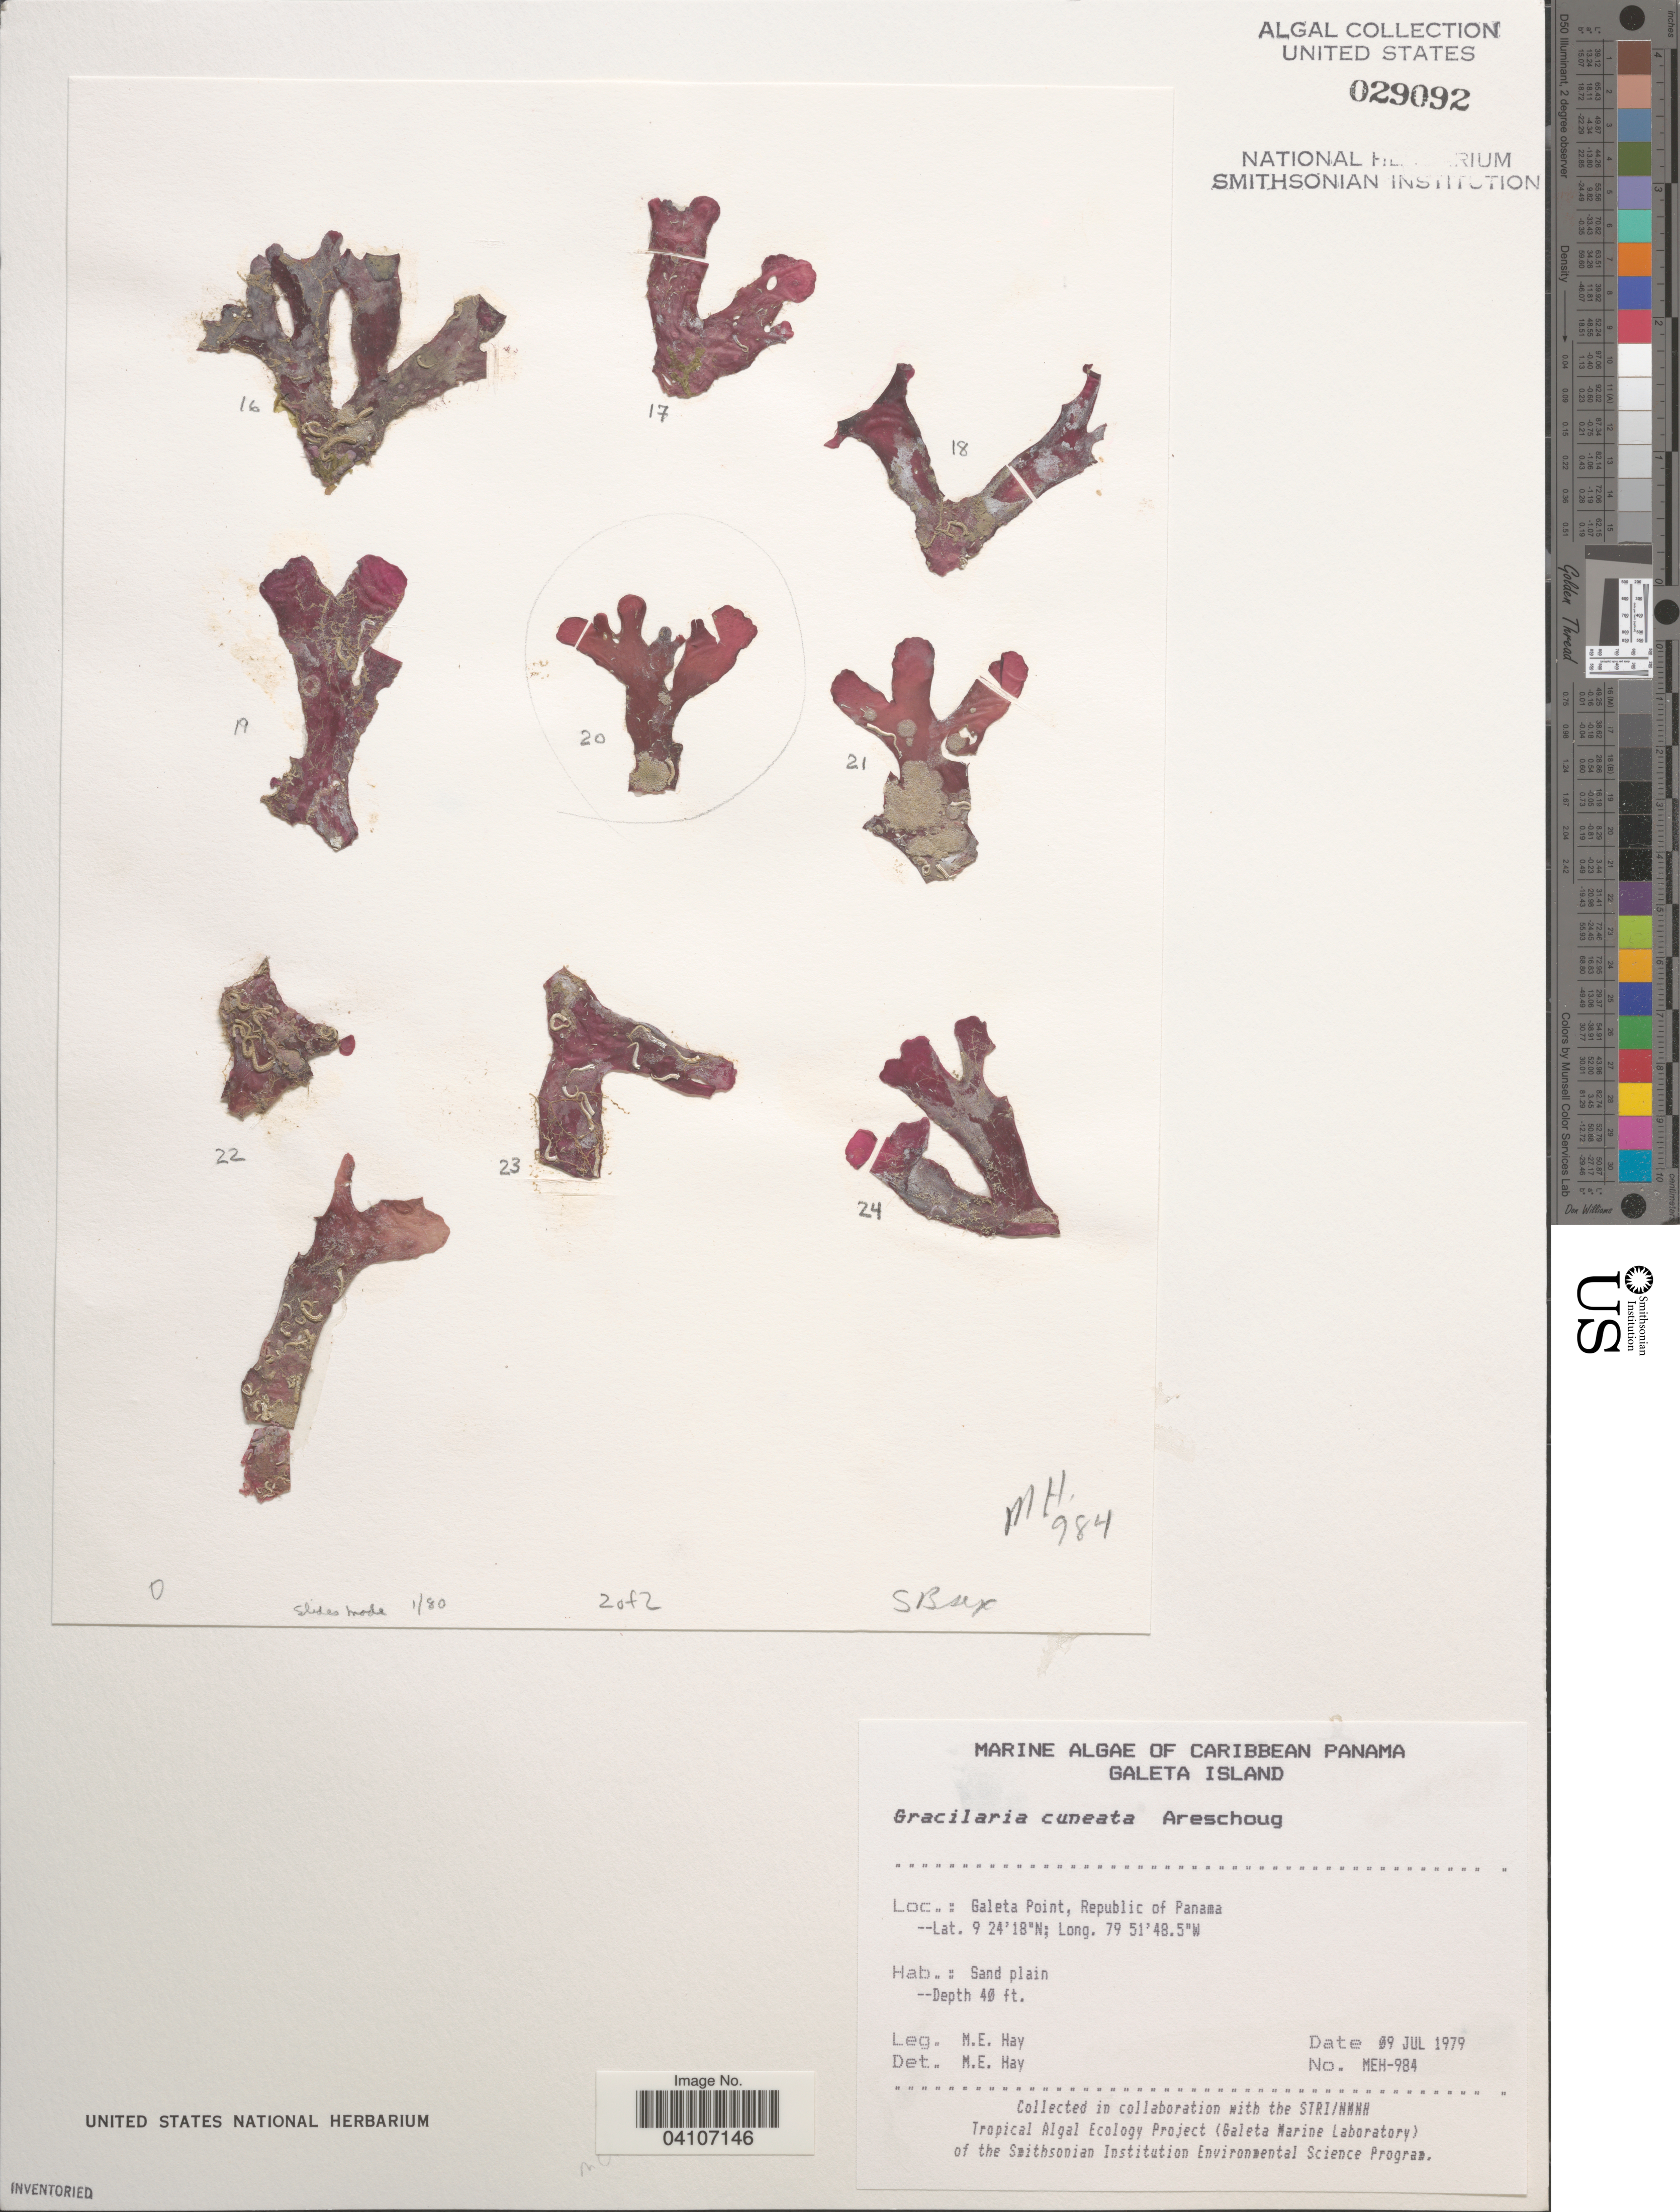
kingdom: Plantae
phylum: Rhodophyta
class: Florideophyceae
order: Gracilariales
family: Gracilariaceae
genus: Gracilaria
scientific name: Gracilaria cuneata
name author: Aresch.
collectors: M. E. Hay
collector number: MEH-984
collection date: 1979-07-09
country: Panama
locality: Caribbean Panama. Galeta Island. Galeta Point, Republic of Panama.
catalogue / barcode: US 29092